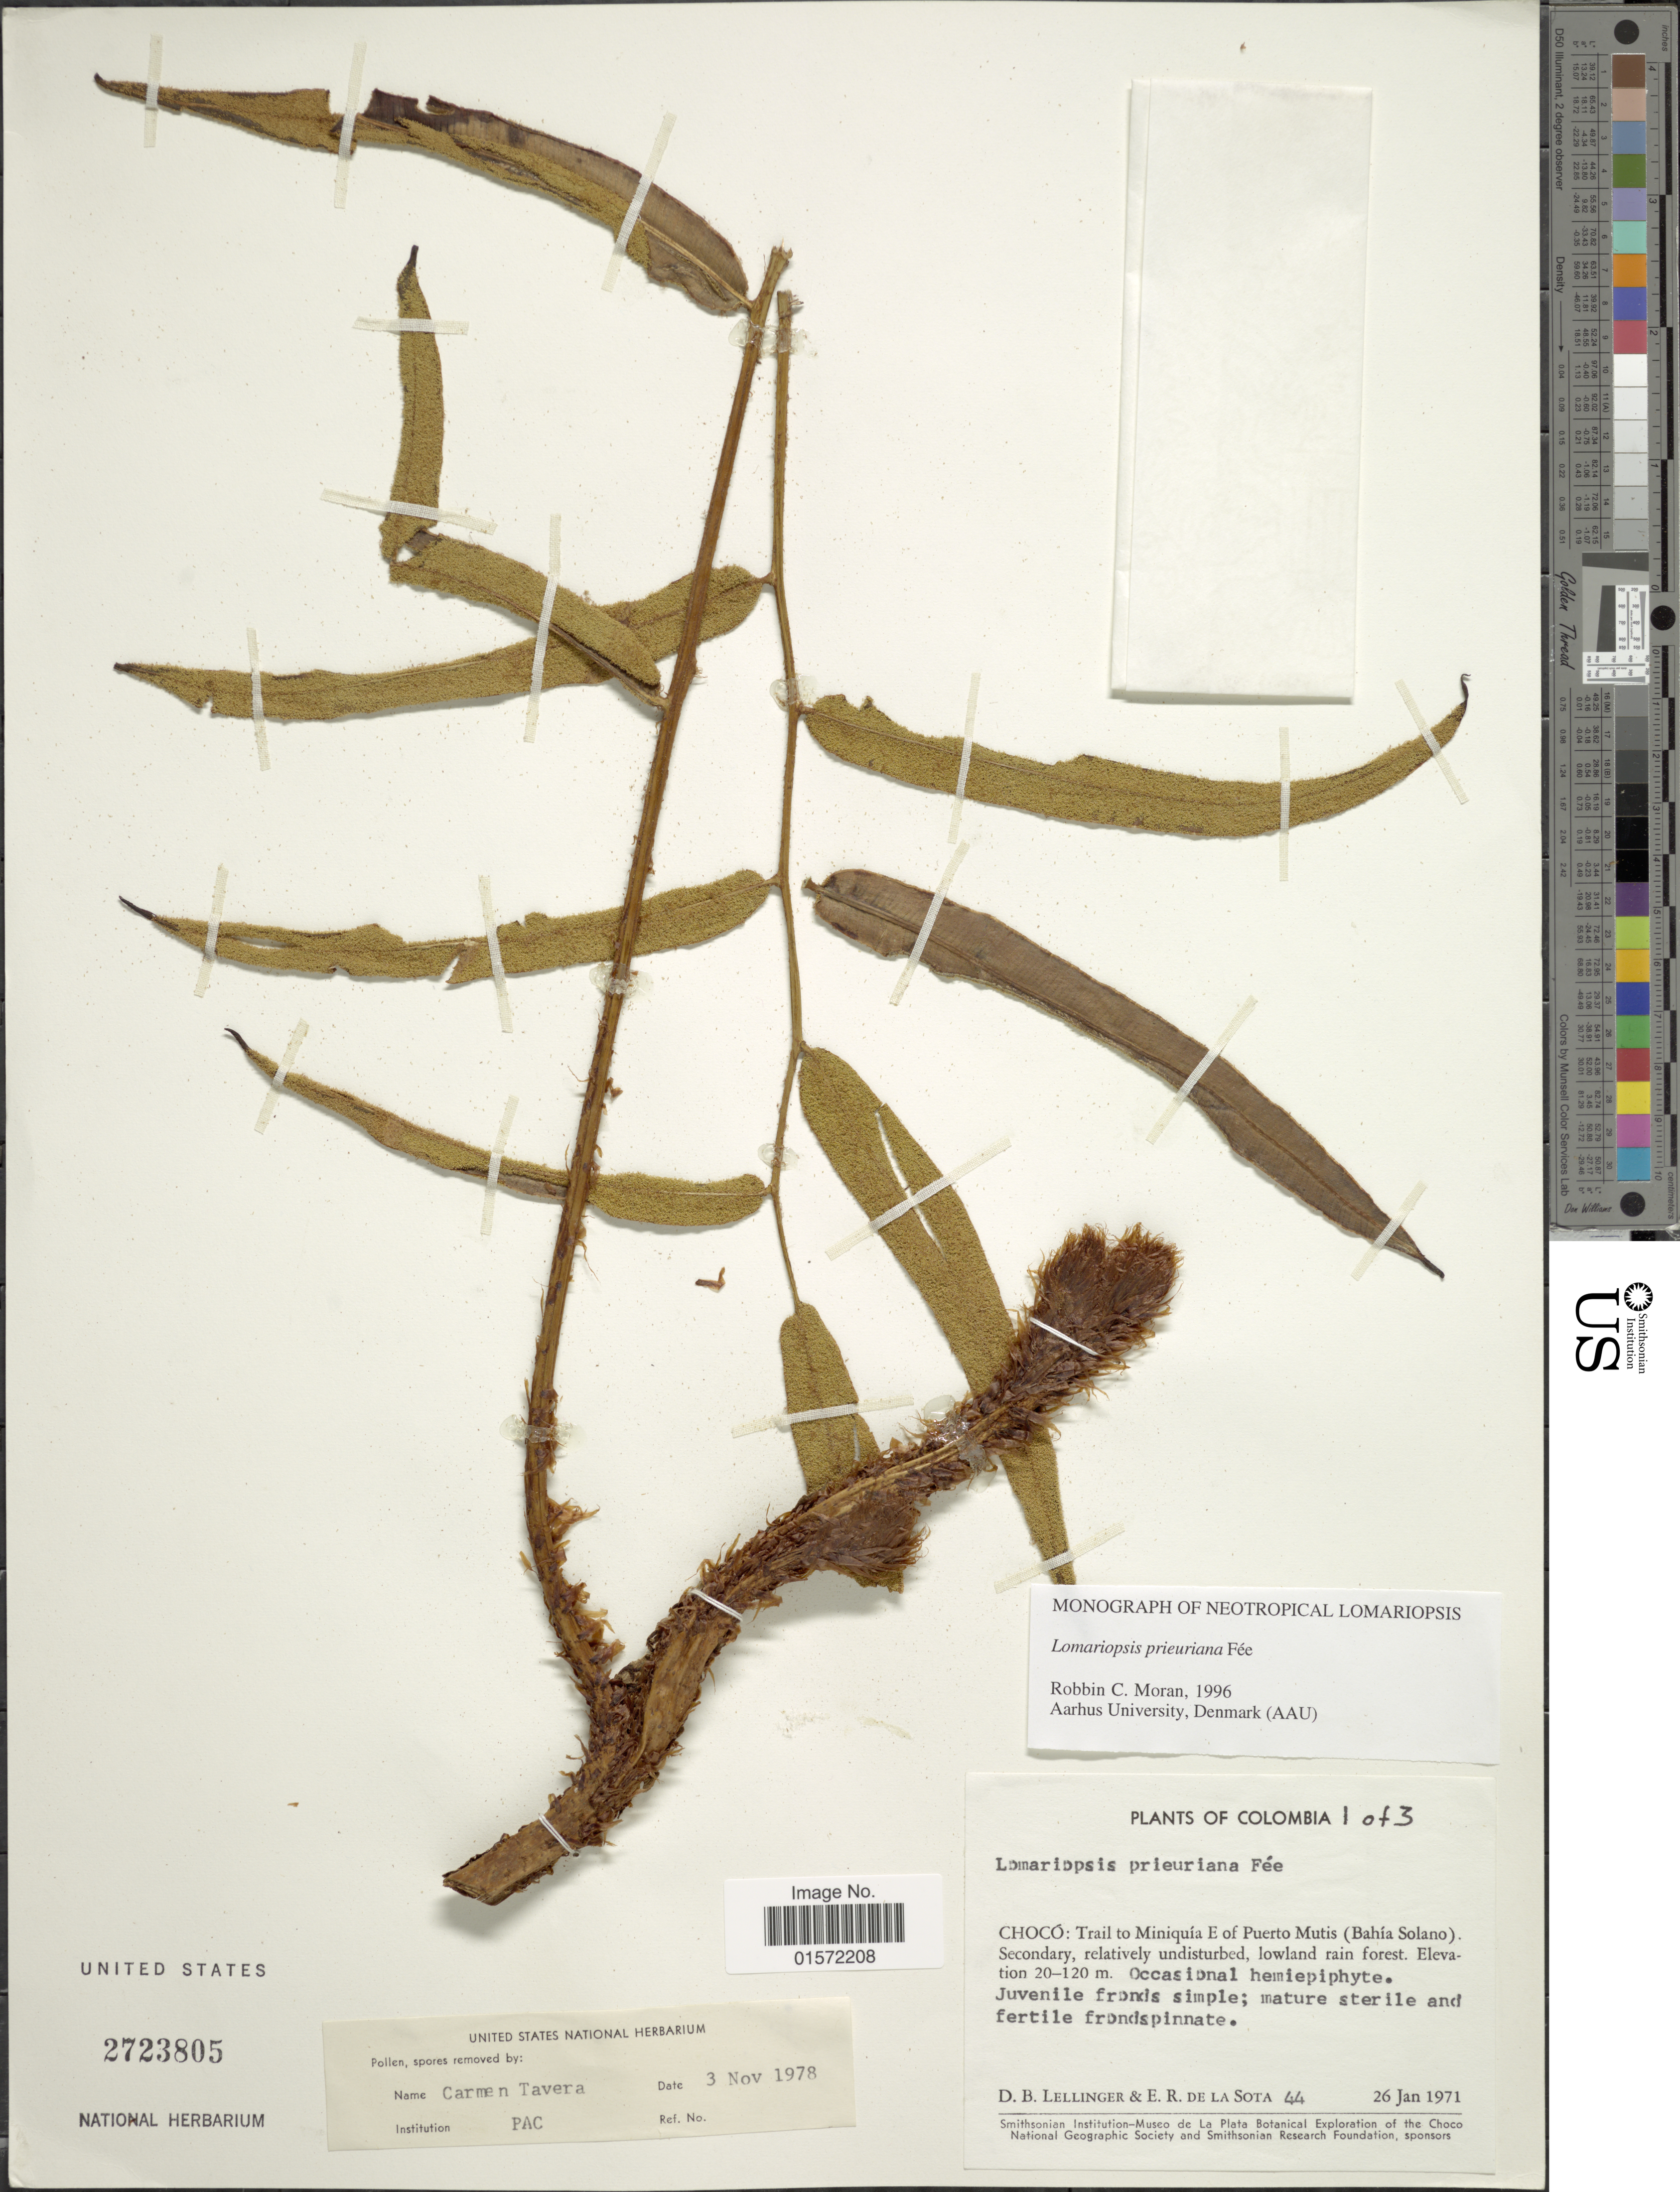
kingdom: Plantae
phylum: Tracheophyta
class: Polypodiopsida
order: Polypodiales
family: Lomariopsidaceae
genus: Lomariopsis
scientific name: Lomariopsis prieuriana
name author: Fée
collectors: D. B. Lellinger & E. R. de la Sota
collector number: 44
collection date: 1971-01-26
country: Colombia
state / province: Chocó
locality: Trail to Miniquía E of Puerto Mutis (Bahía Solano)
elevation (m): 20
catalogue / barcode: US 2723805